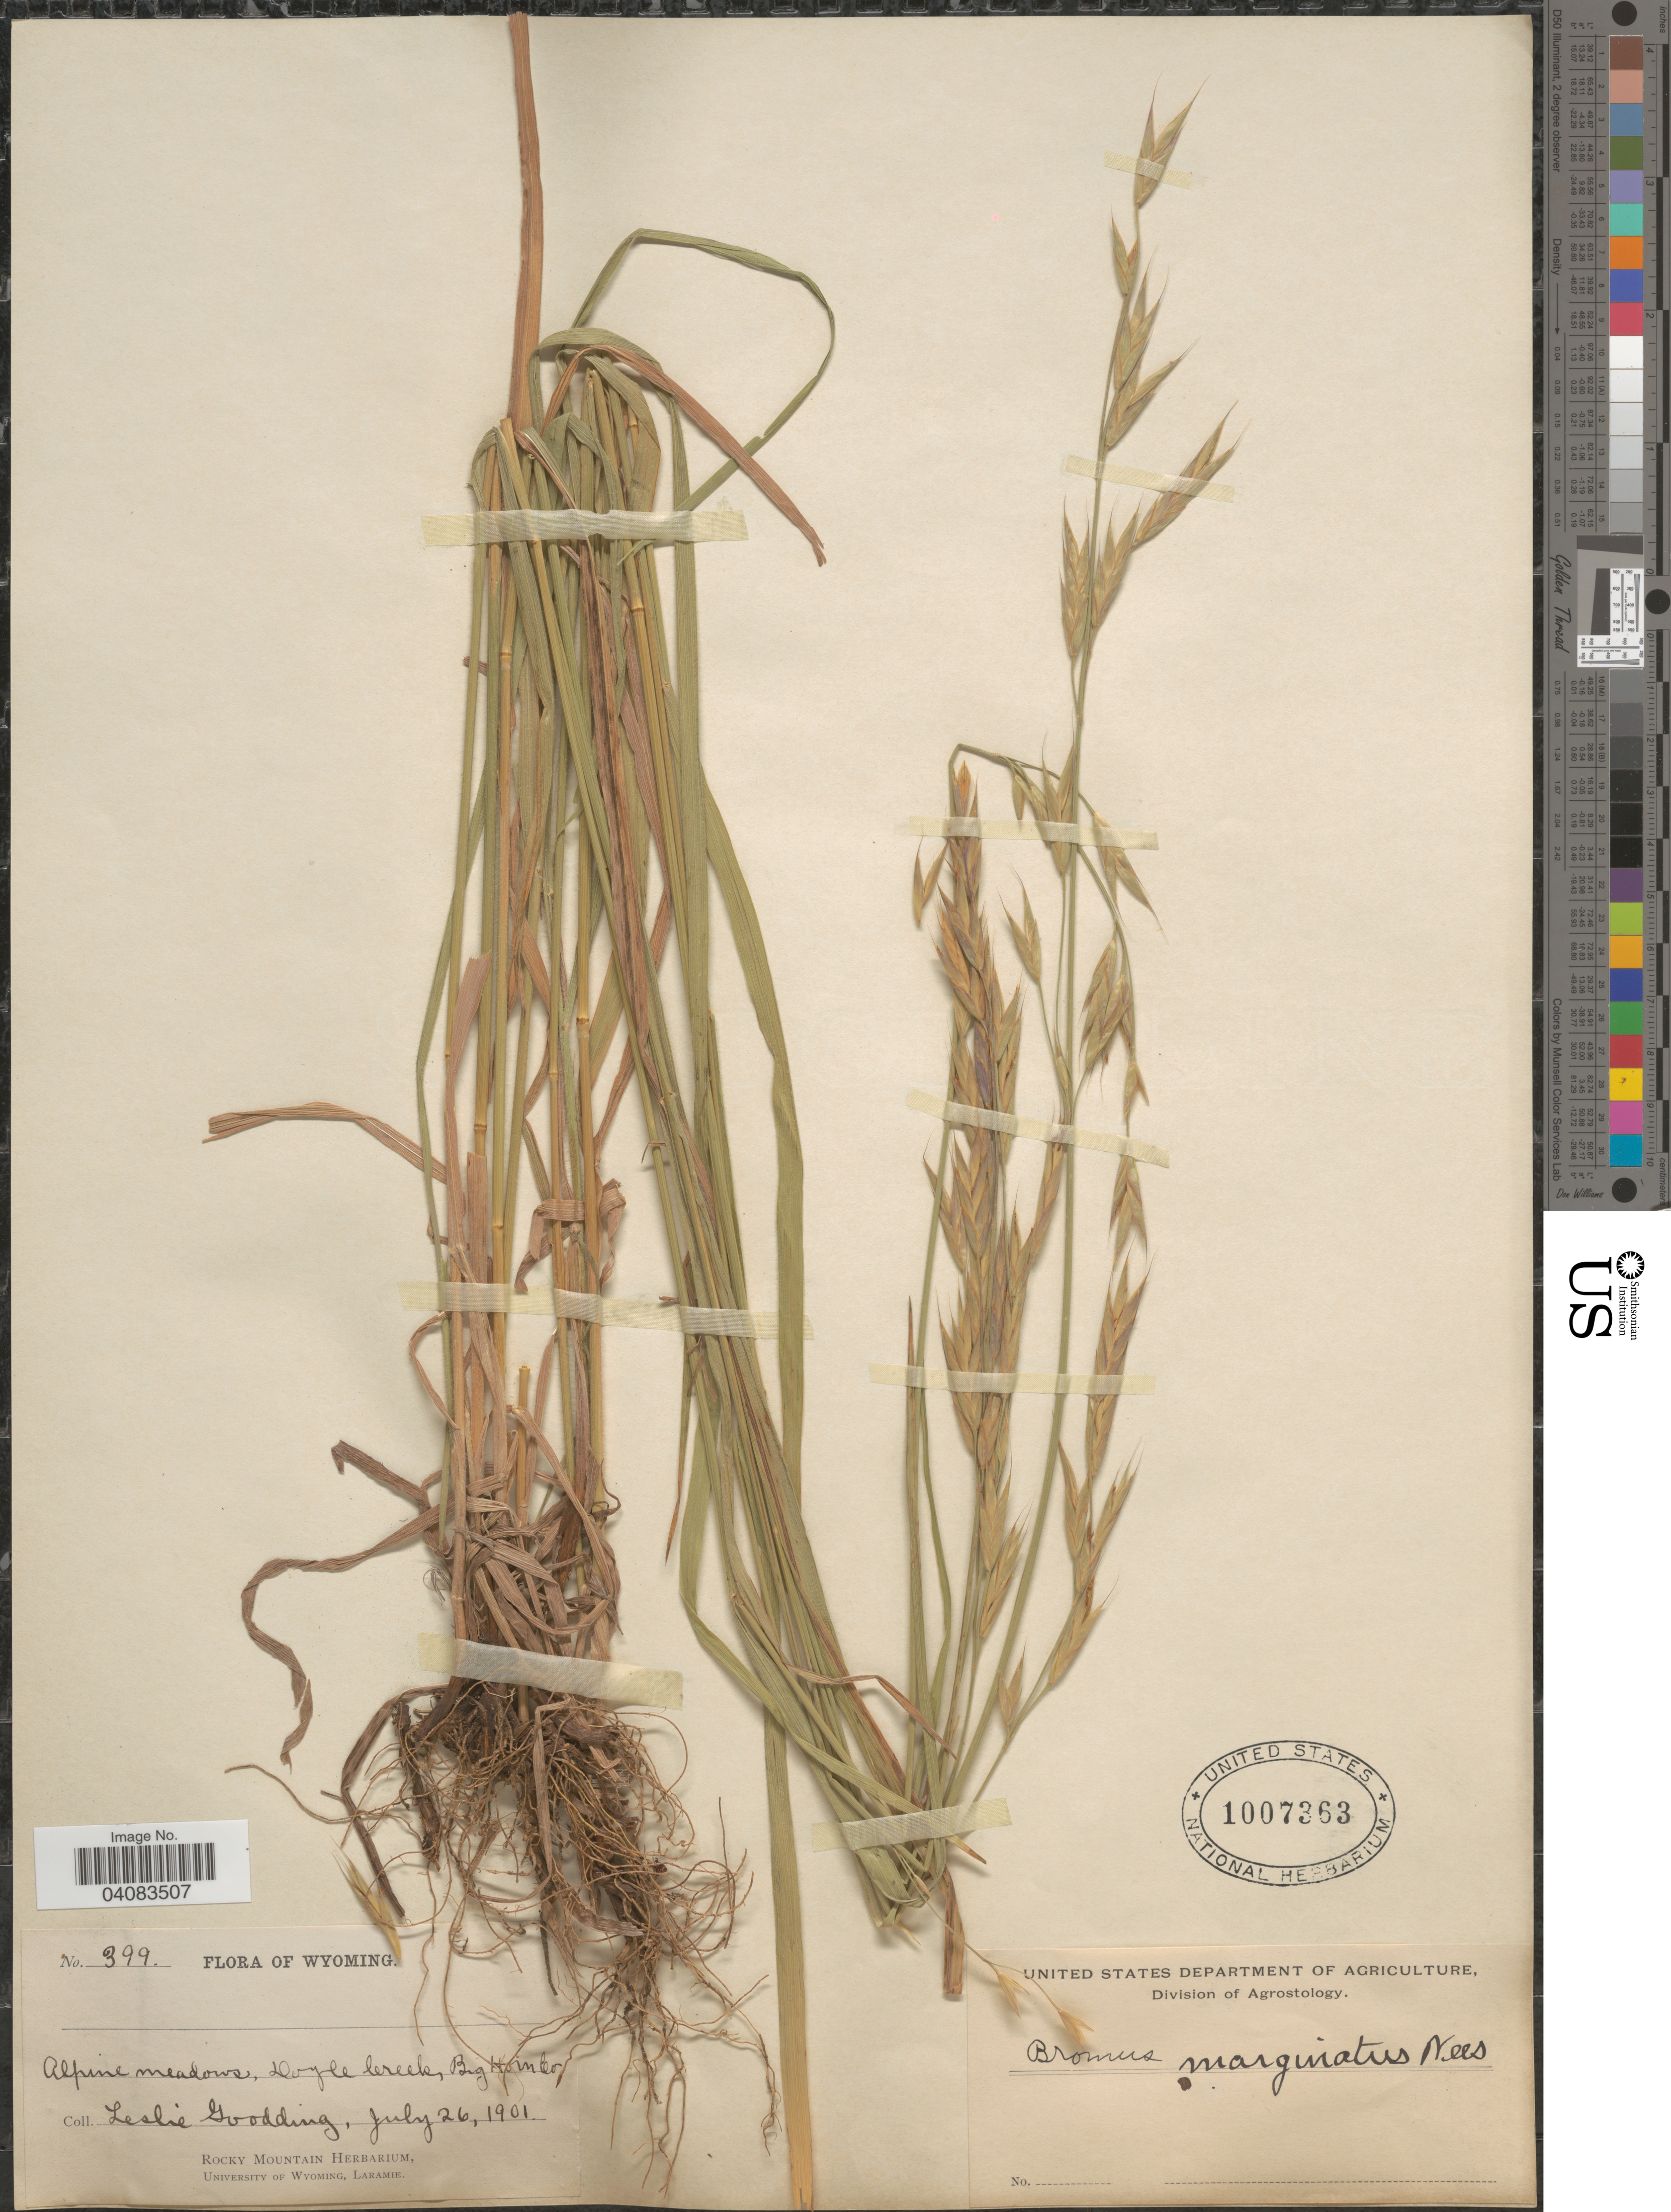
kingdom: Plantae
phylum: Tracheophyta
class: Liliopsida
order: Poales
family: Poaceae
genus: Bromus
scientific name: Bromus marginatus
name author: Nees ex Steud.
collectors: L. N. Goodding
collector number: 399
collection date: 1901-07-26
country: United States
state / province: Wyoming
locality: Alpine meadows, Doyle Creek, Big Horn Co.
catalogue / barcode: US 1007363